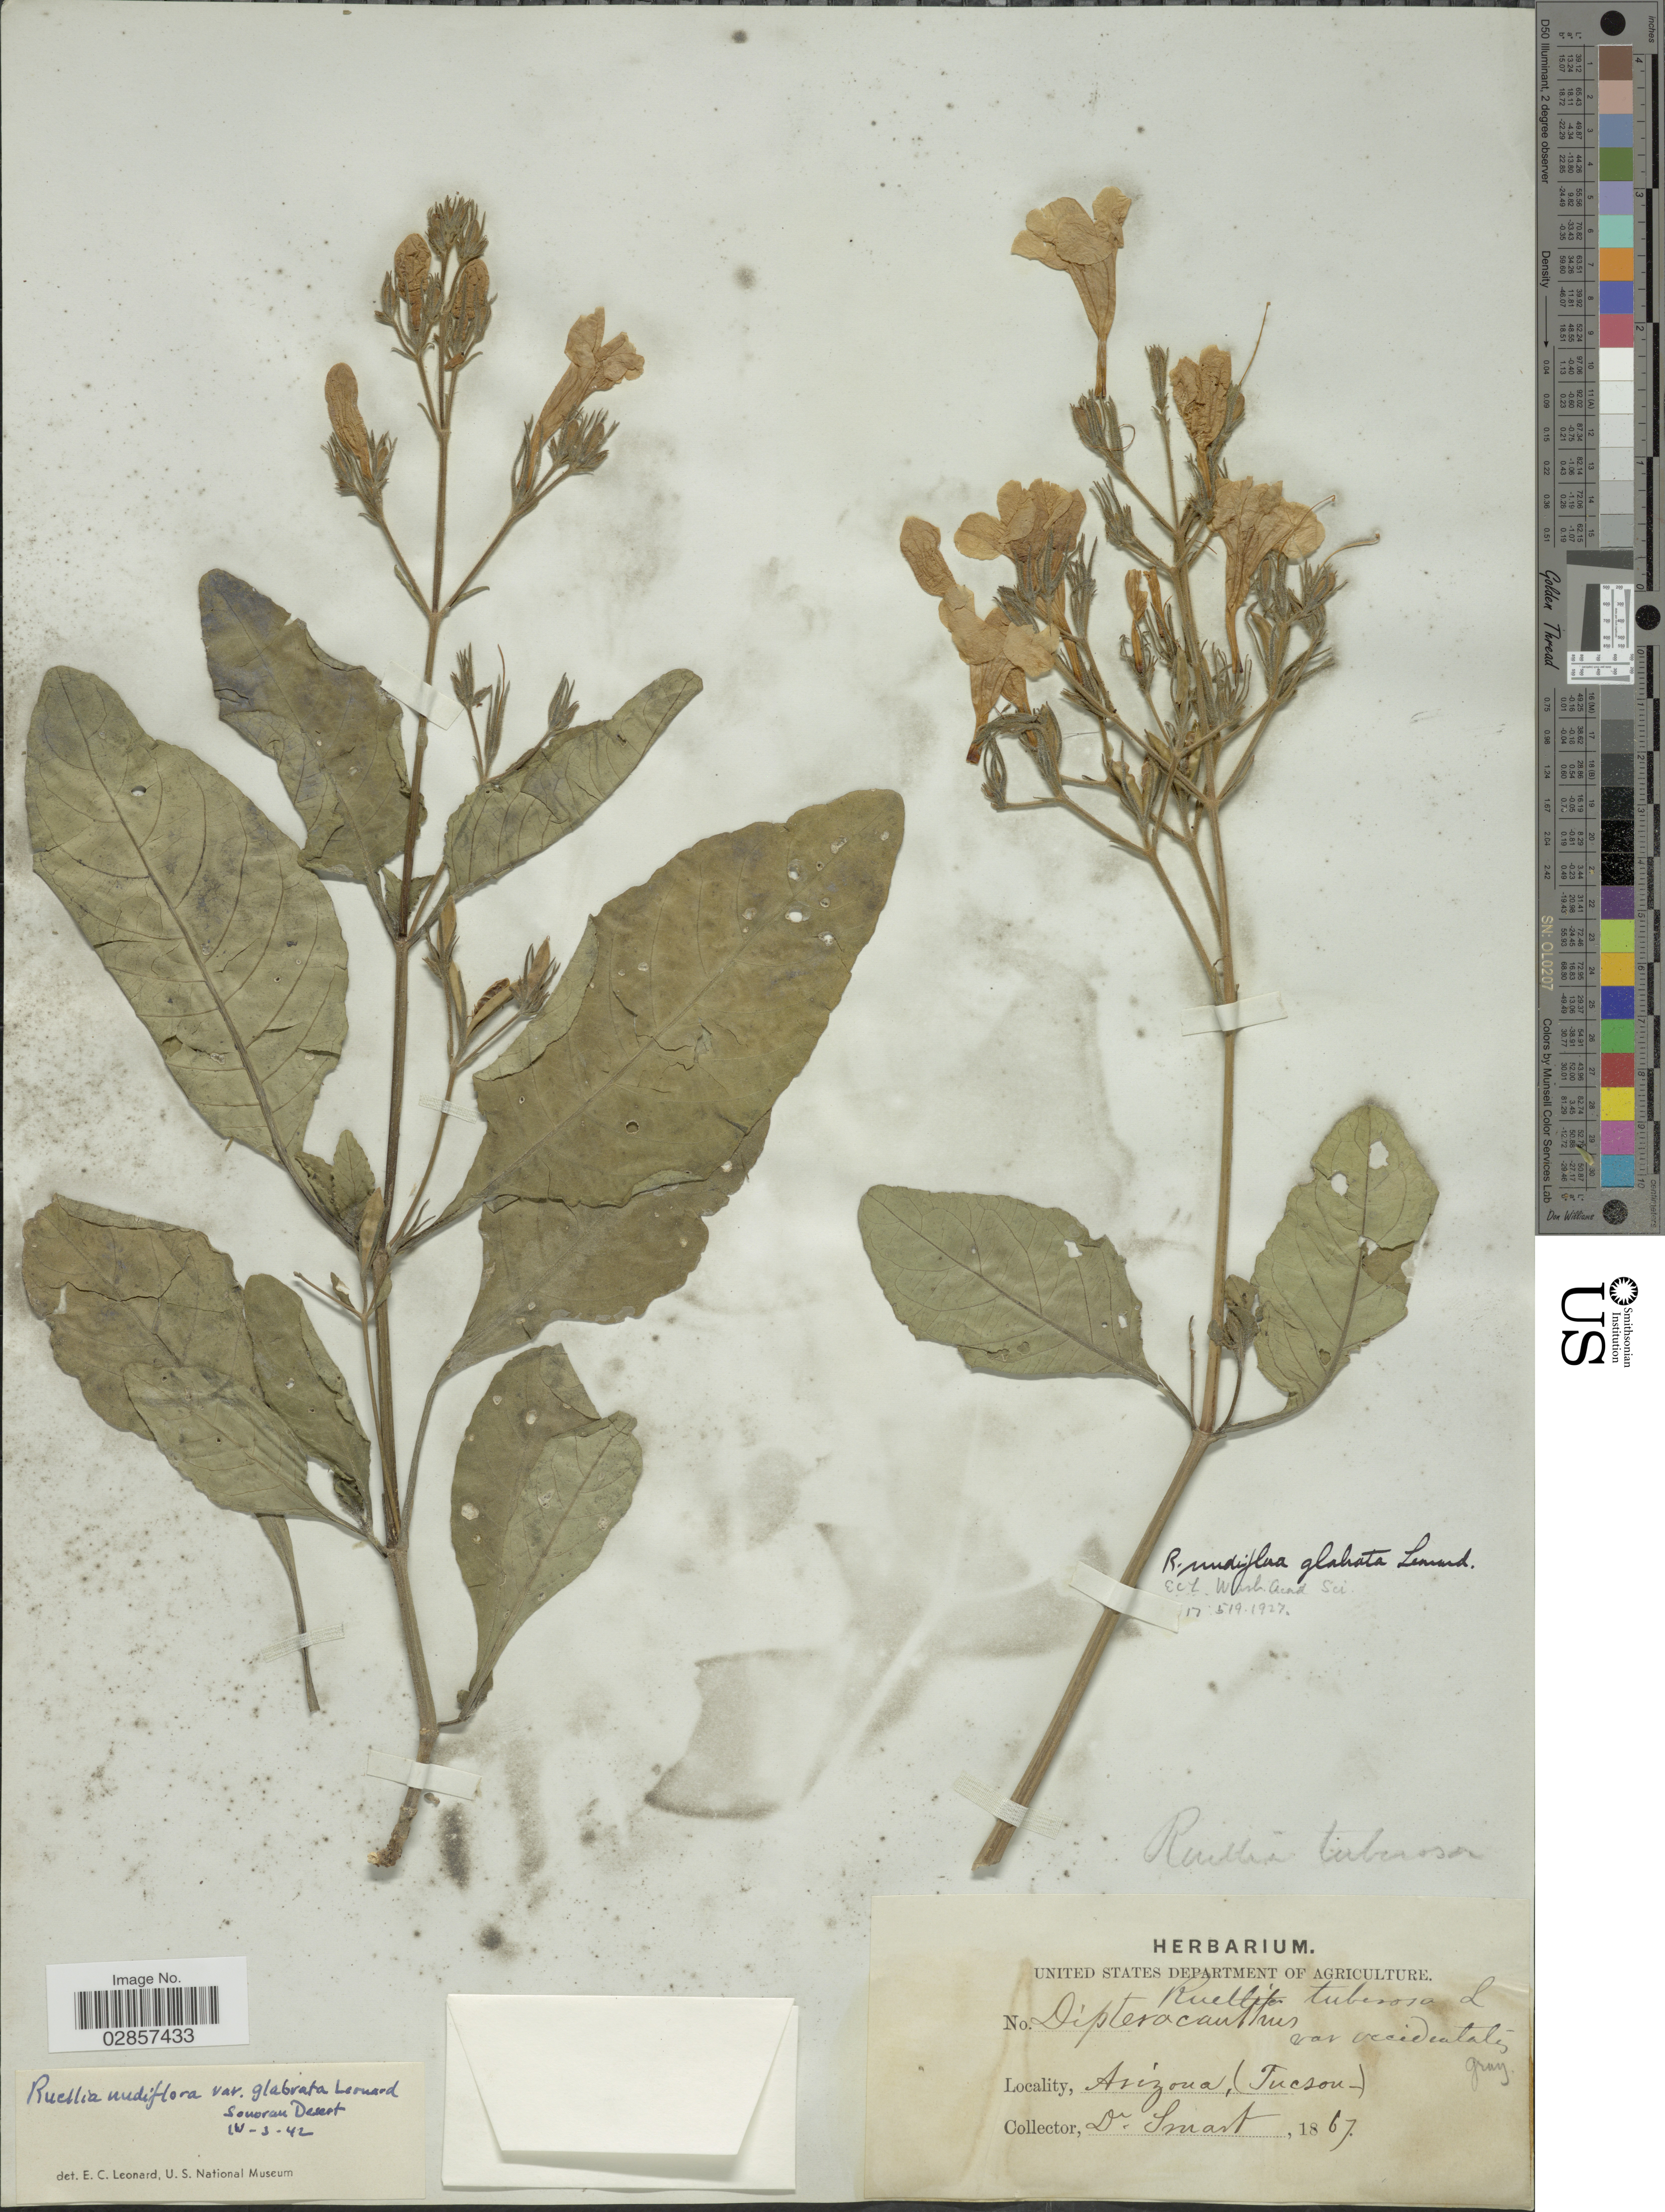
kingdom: Plantae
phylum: Tracheophyta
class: Magnoliopsida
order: Lamiales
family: Acanthaceae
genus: Ruellia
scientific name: Ruellia nudiflora var. glabrata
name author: Leonard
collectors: C. Smart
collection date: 1867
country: United States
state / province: Arizona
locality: Arizona (Tucson).